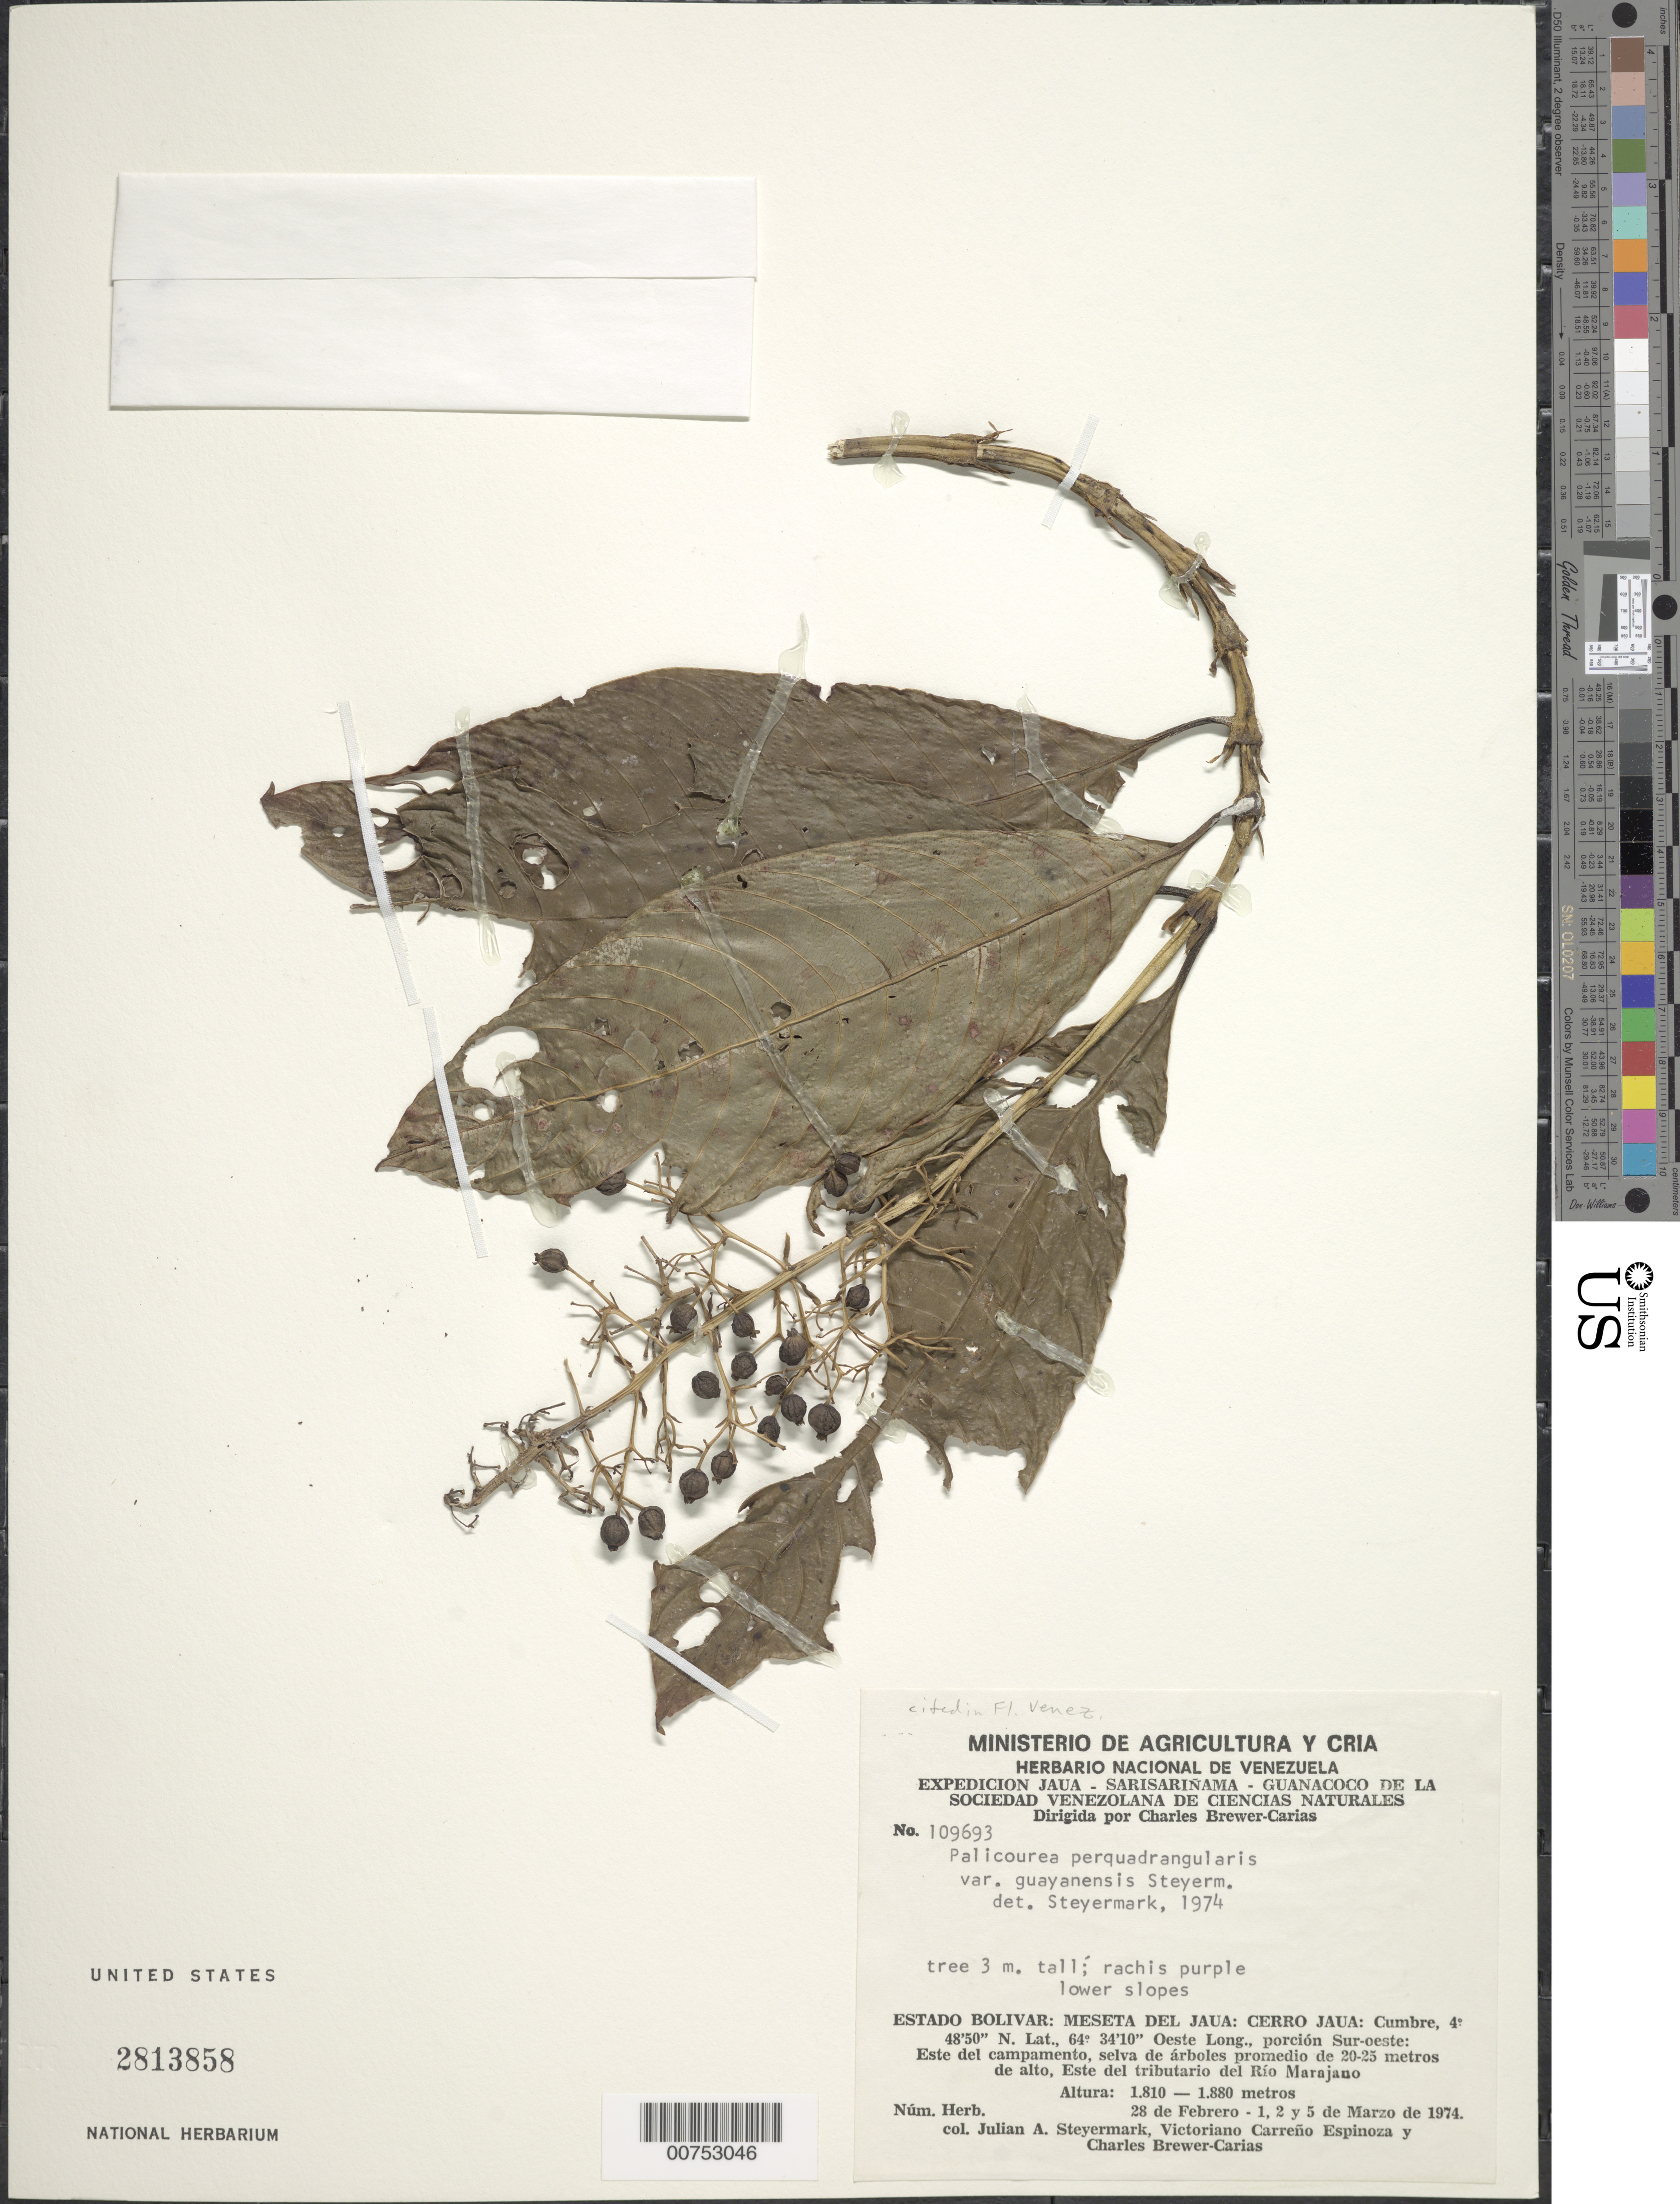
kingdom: Plantae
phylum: Tracheophyta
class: Magnoliopsida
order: Gentianales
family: Rubiaceae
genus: Palicourea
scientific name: Palicourea perquadrangularis var. guayanensis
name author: Steyerm.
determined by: Steyermark, Julian A., (VEN)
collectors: J. Steyermark, V. Carreño E. & C. Brewer-Carias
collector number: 109693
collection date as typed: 28-Feb-74 to 5-Mar-74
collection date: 1974-02-28/1974-03-05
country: Venezuela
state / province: Bolívar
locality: Meseta del Jaua: Cerro Jaua, cumbre, este del campamento, este del tributarío del Río Marajano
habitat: Selva de arboles 20-25 m; lower slopes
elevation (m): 1810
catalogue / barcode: US 2813858